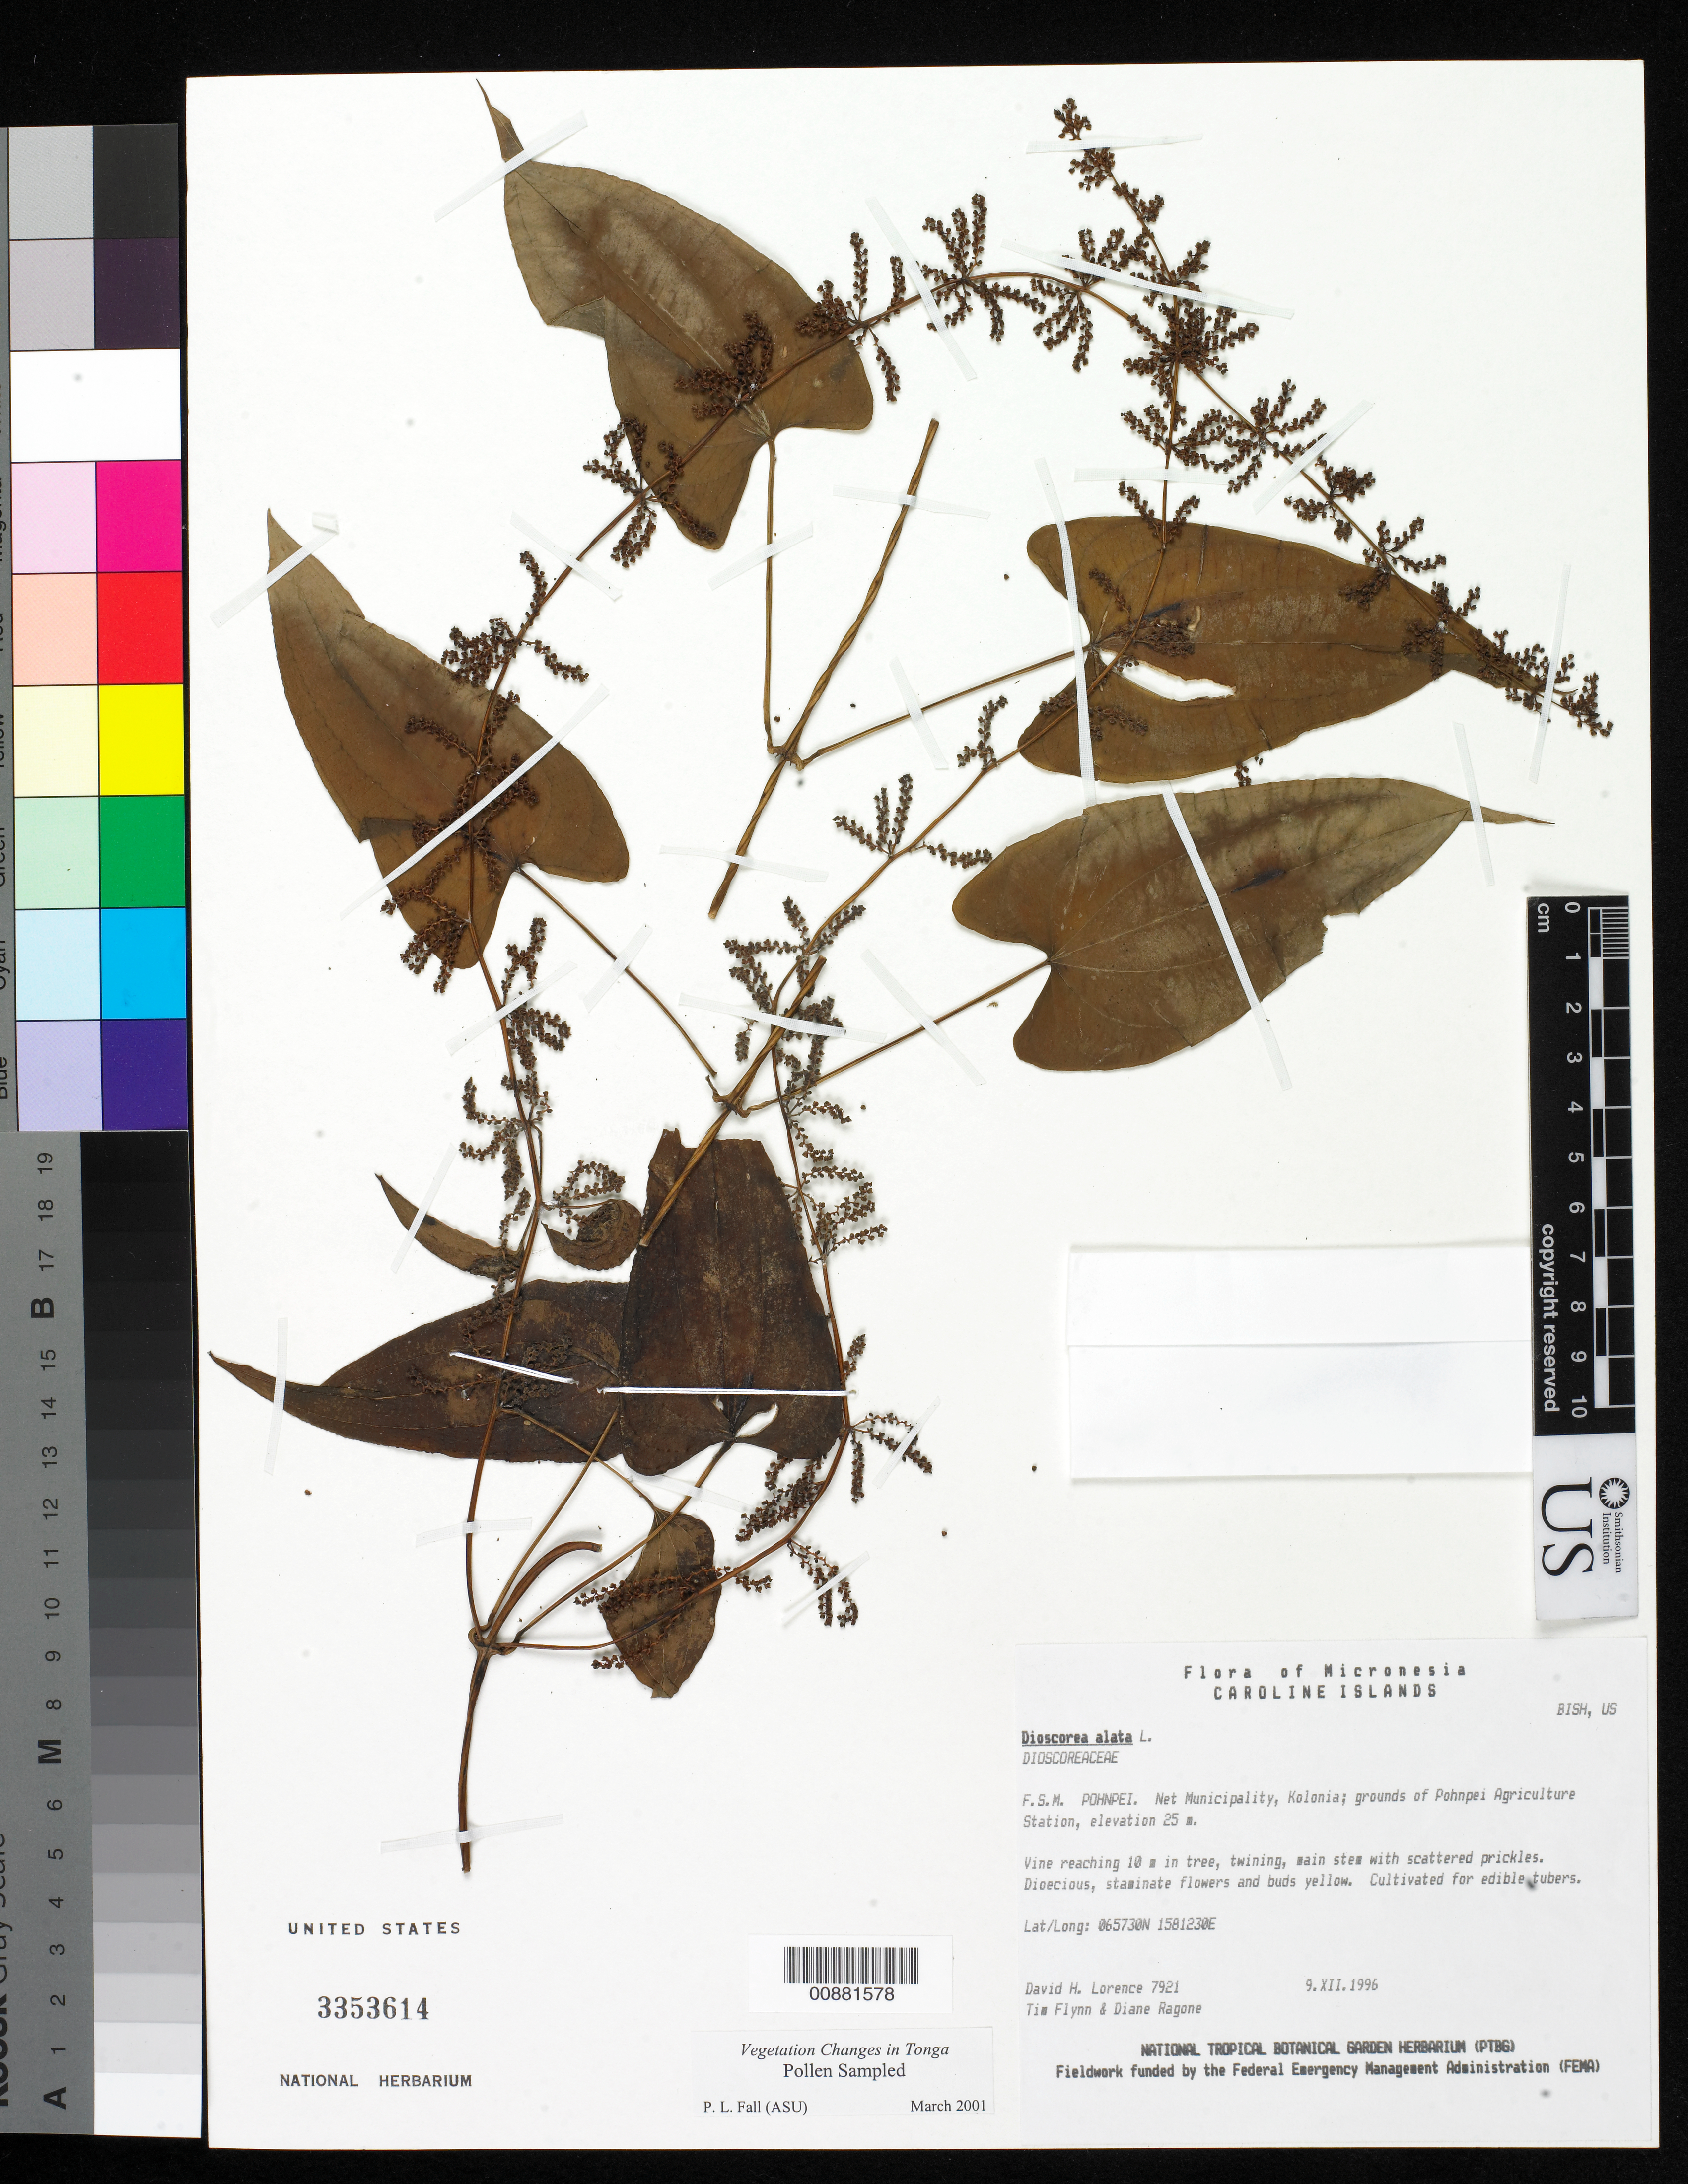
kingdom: Plantae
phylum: Tracheophyta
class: Liliopsida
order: Dioscoreales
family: Dioscoreaceae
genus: Dioscorea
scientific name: Dioscorea alata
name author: L.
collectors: D. Lorence, T. W. Flynn & D. Ragone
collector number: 7921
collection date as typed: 09 Dec 1996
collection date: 1996-12-09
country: Micronesia, Federated States of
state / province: Pohnpei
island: Pohnpei [Ponape]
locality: F.S.M. Pohnpei. Net Municipality, Kolonia; grounds of Pohnpei agriculture Station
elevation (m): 25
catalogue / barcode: US 3353614